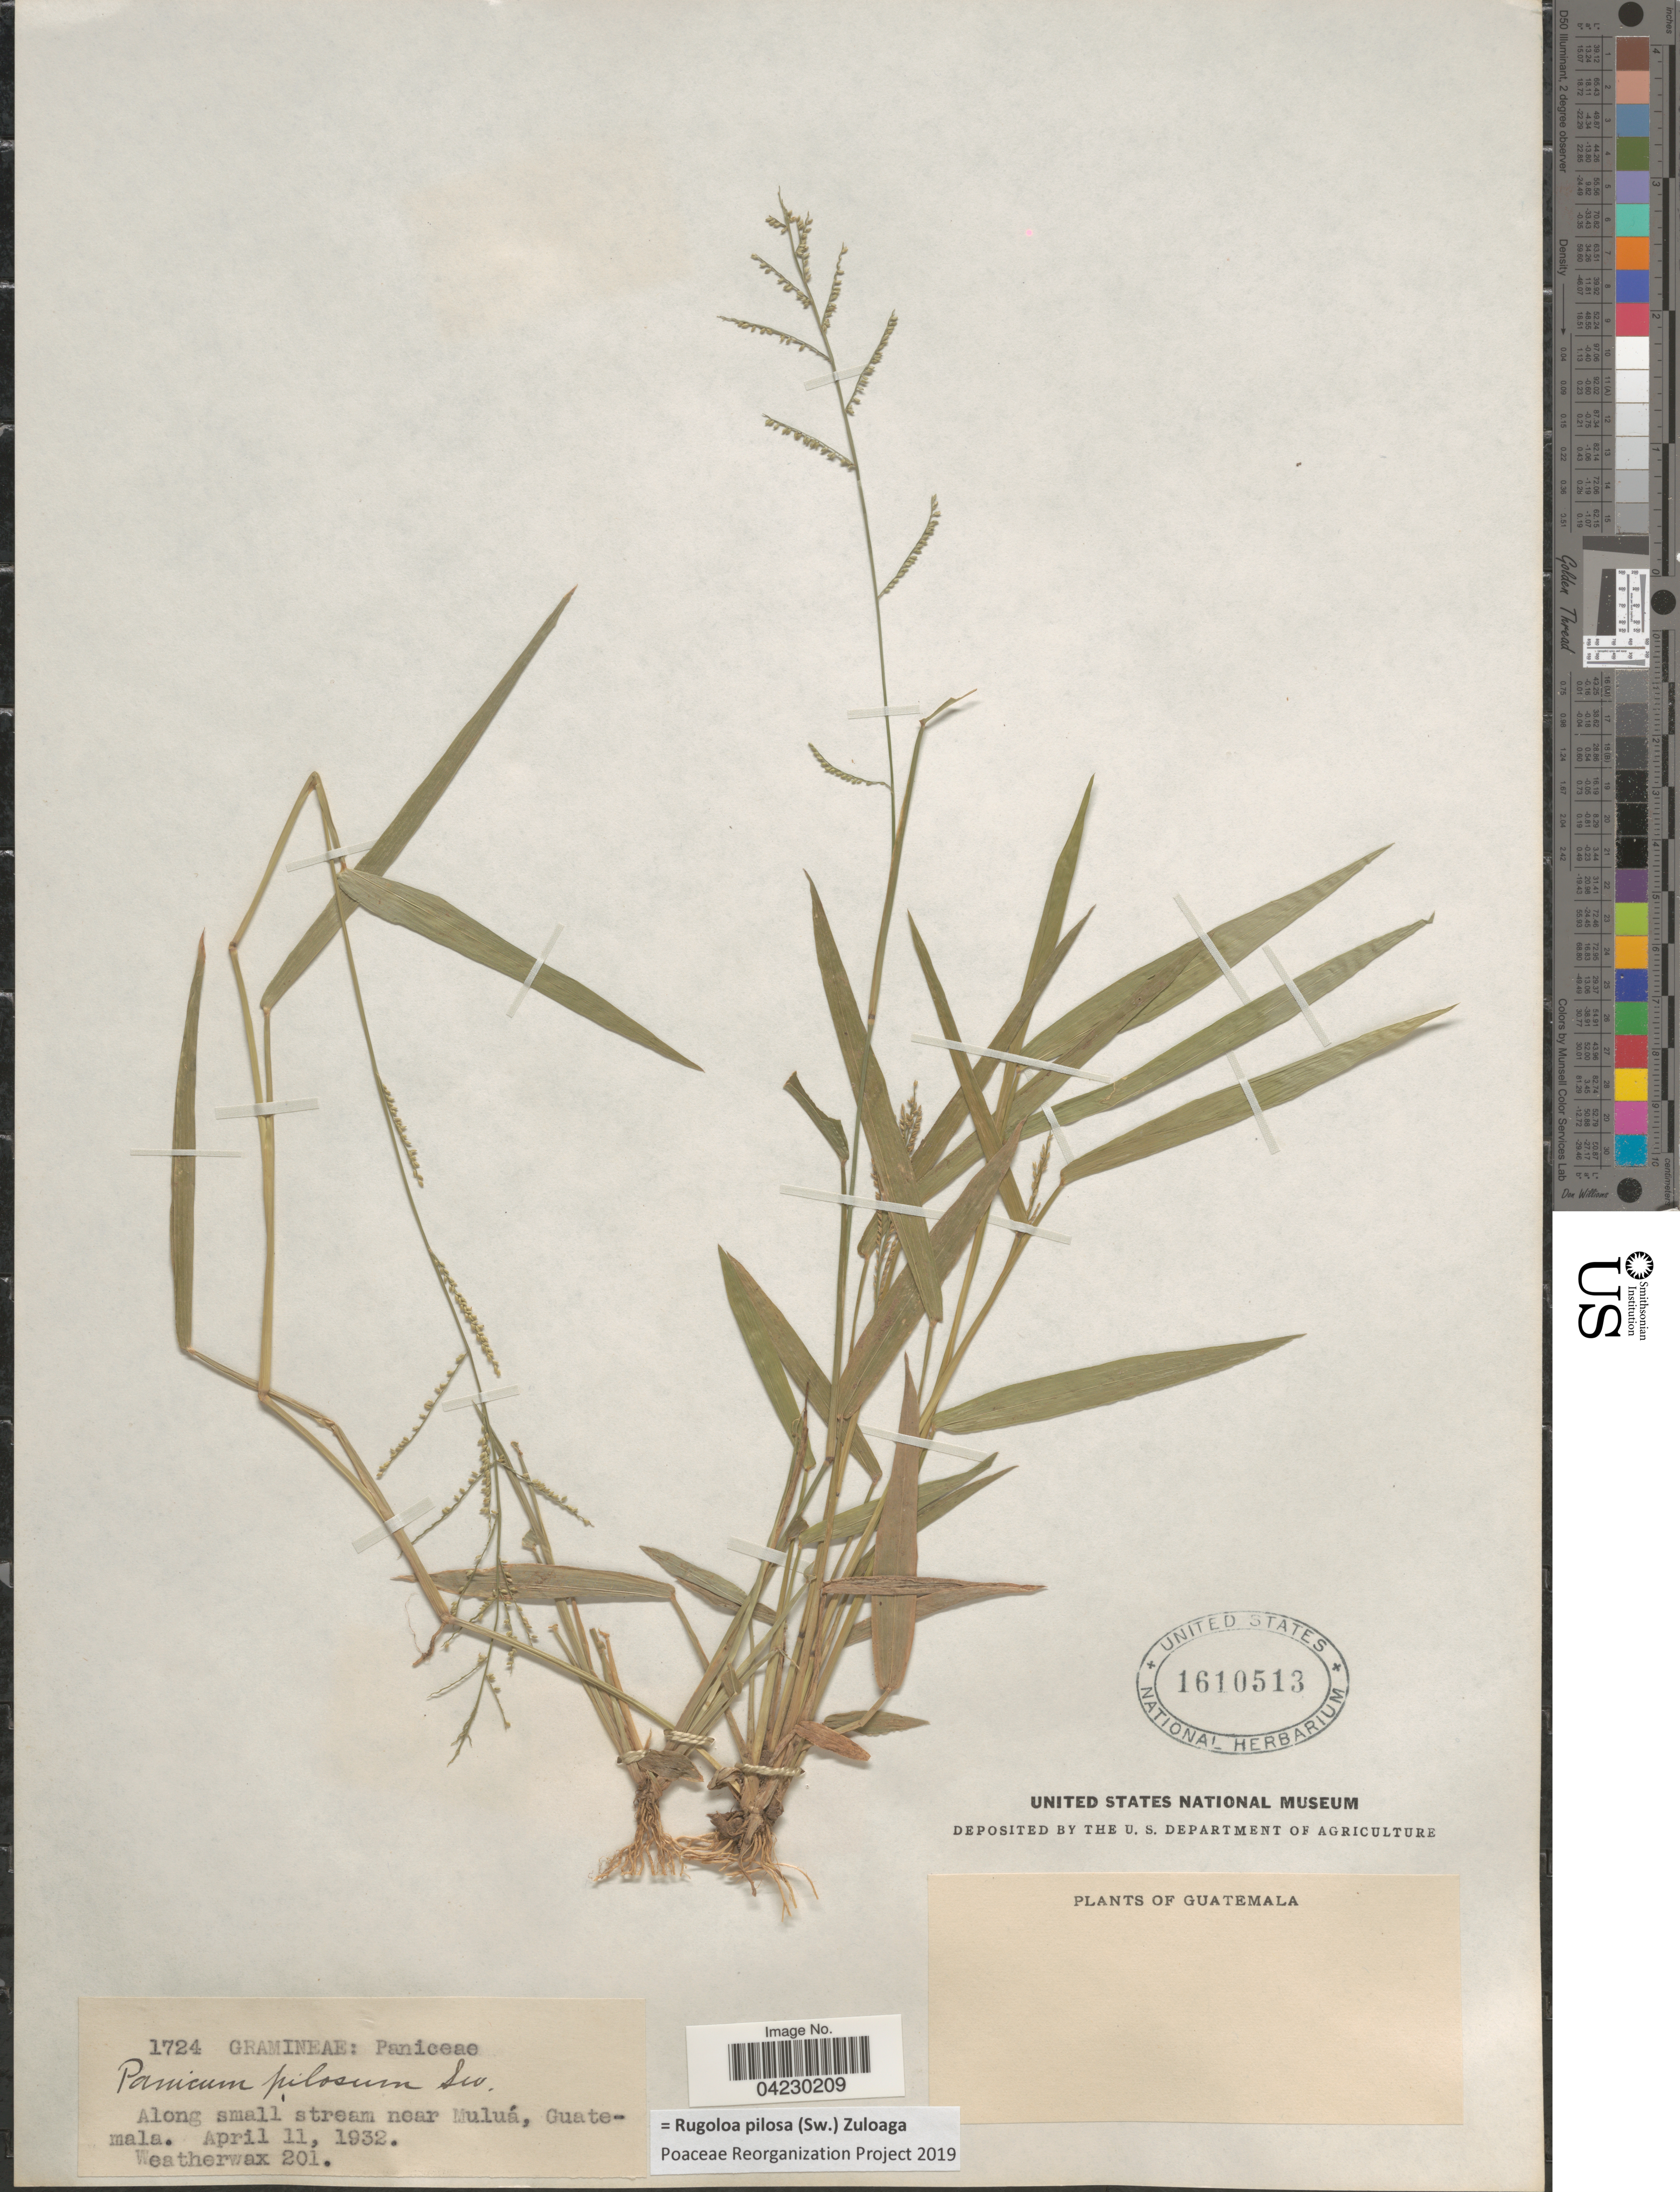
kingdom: Plantae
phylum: Tracheophyta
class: Liliopsida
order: Poales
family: Poaceae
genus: Rugoloa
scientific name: Rugoloa pilosa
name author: (Sw.) Zuloaga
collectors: -. Weatherwax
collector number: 201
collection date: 1932-04-11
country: Guatemala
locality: Along small stream near Muluá.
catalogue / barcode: US 1610513